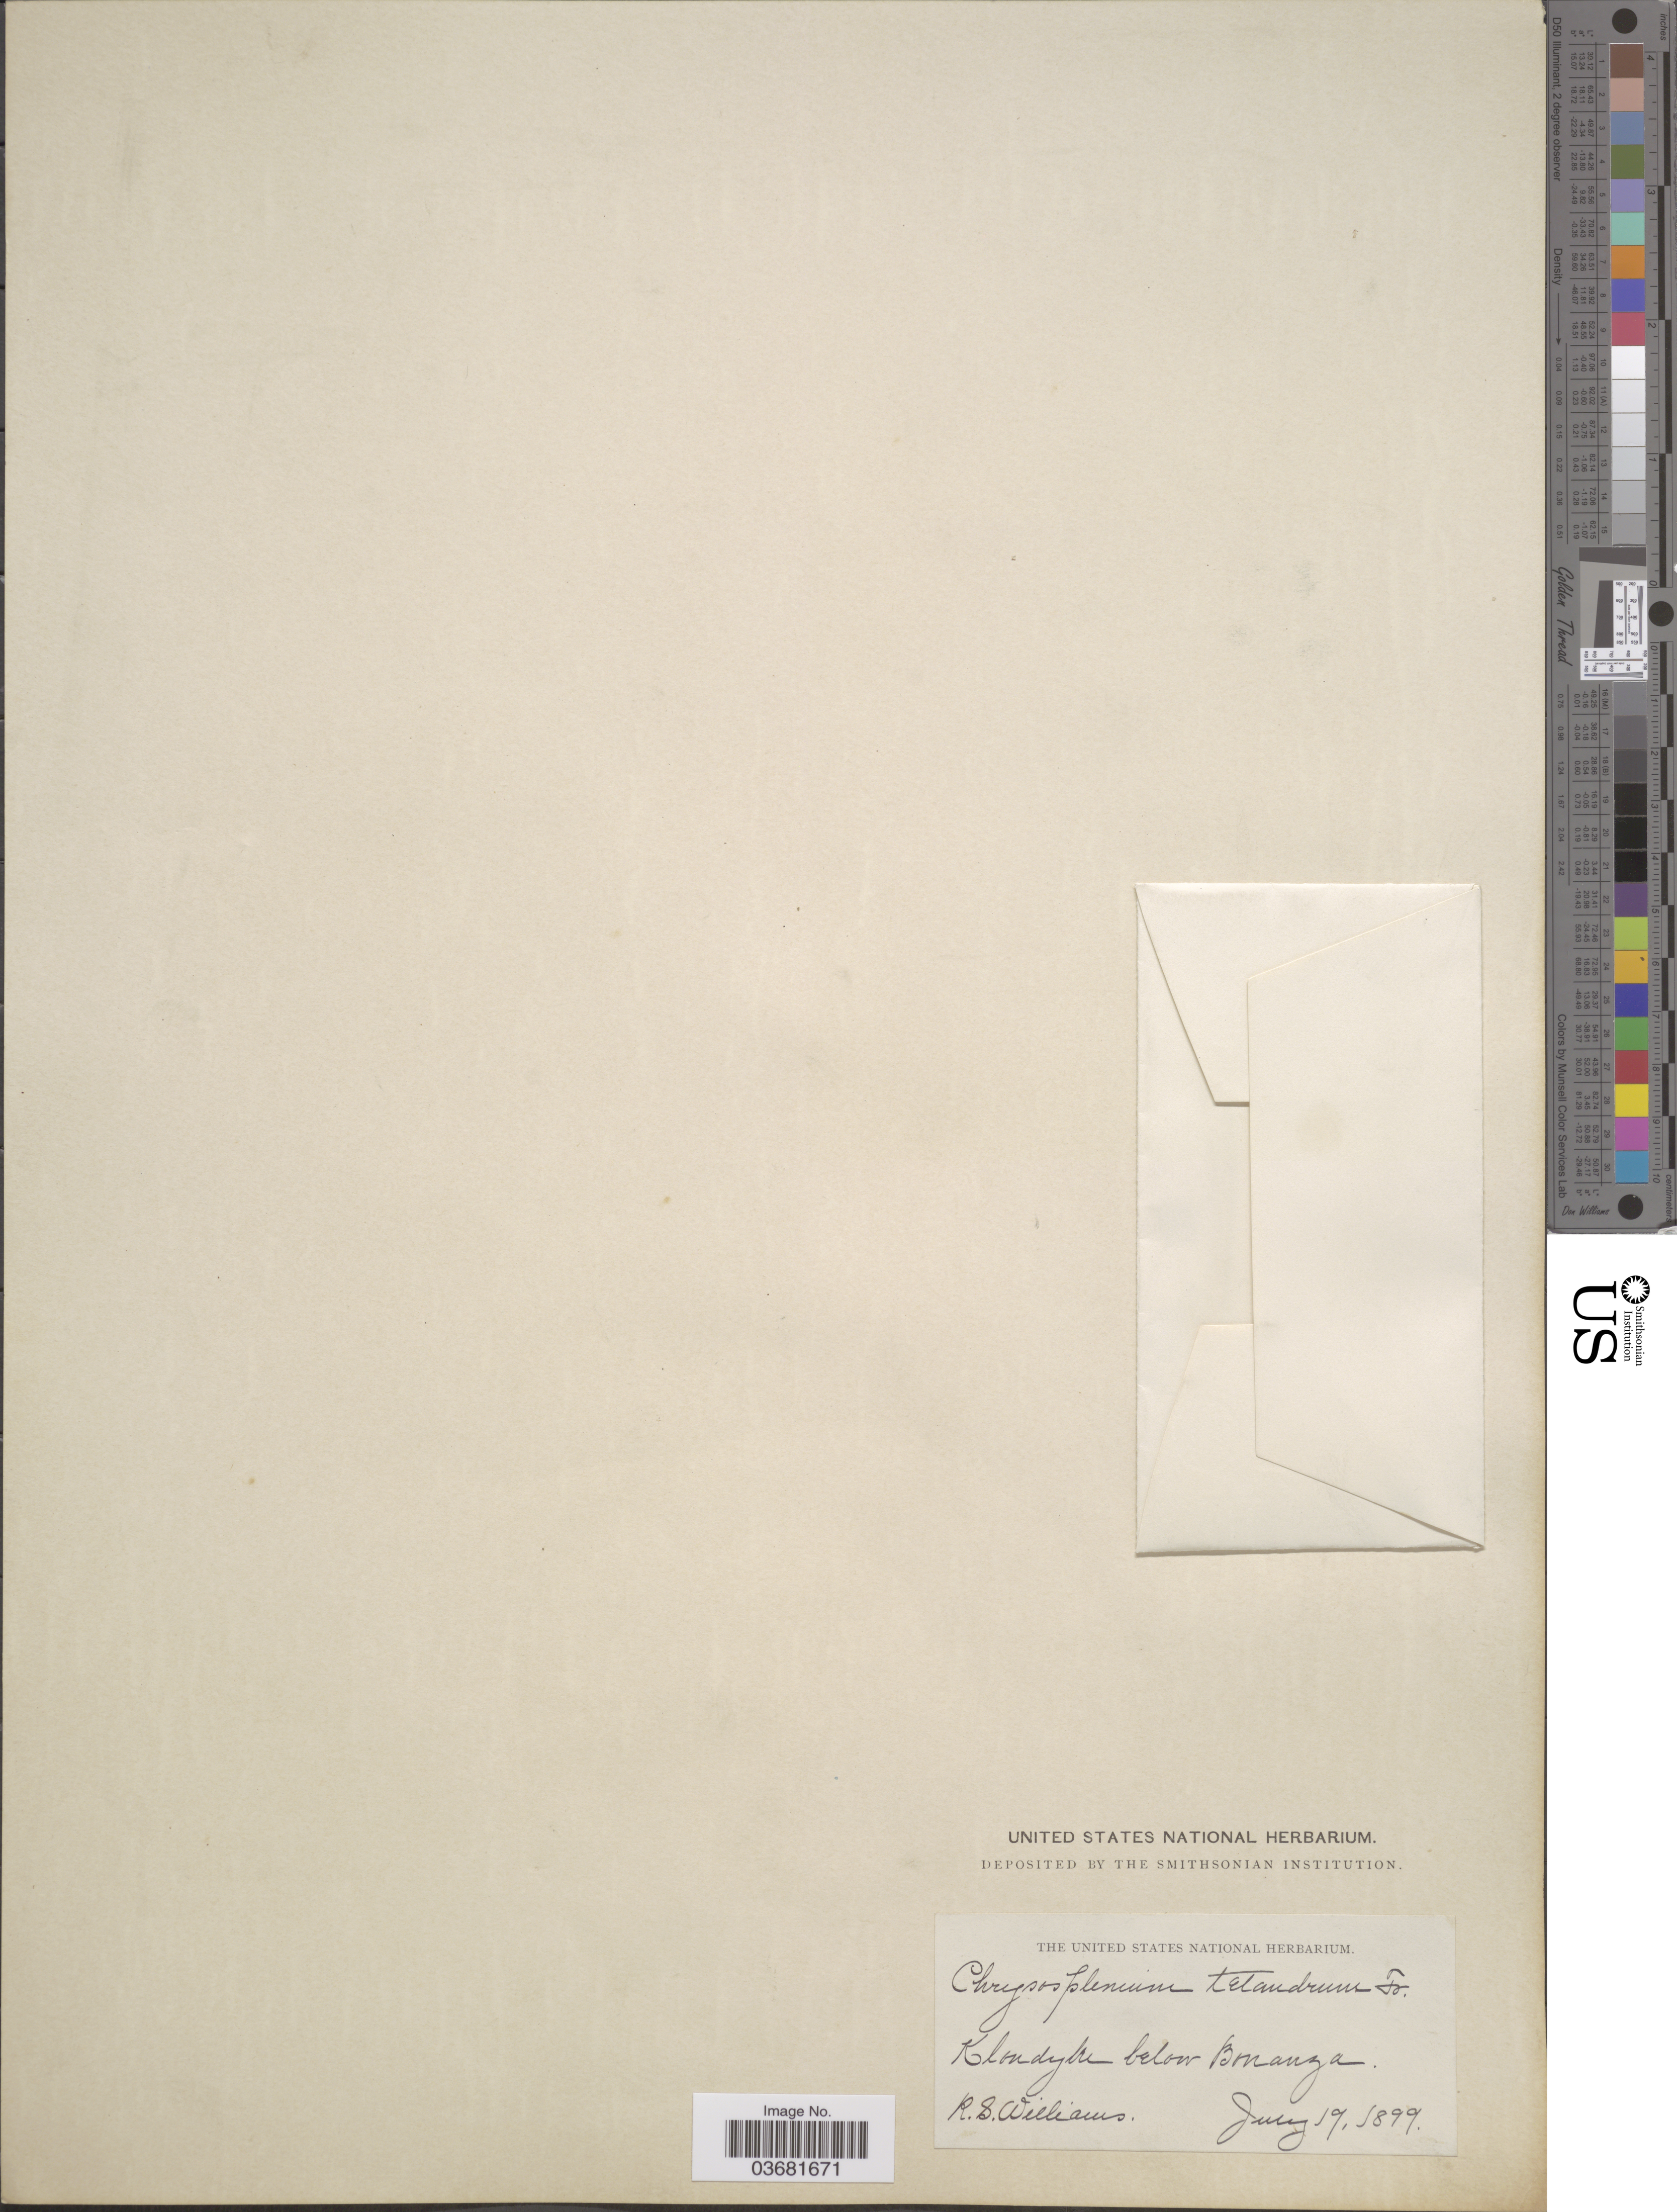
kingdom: Plantae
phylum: Tracheophyta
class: Magnoliopsida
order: Saxifragales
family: Saxifragaceae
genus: Chrysosplenium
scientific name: Chrysosplenium tetrandrum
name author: (N. Lund) Th. Fr.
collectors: R. S. Williams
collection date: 1899-07-19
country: Canada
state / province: Yukon Territory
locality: Klondyke below Bonanza.